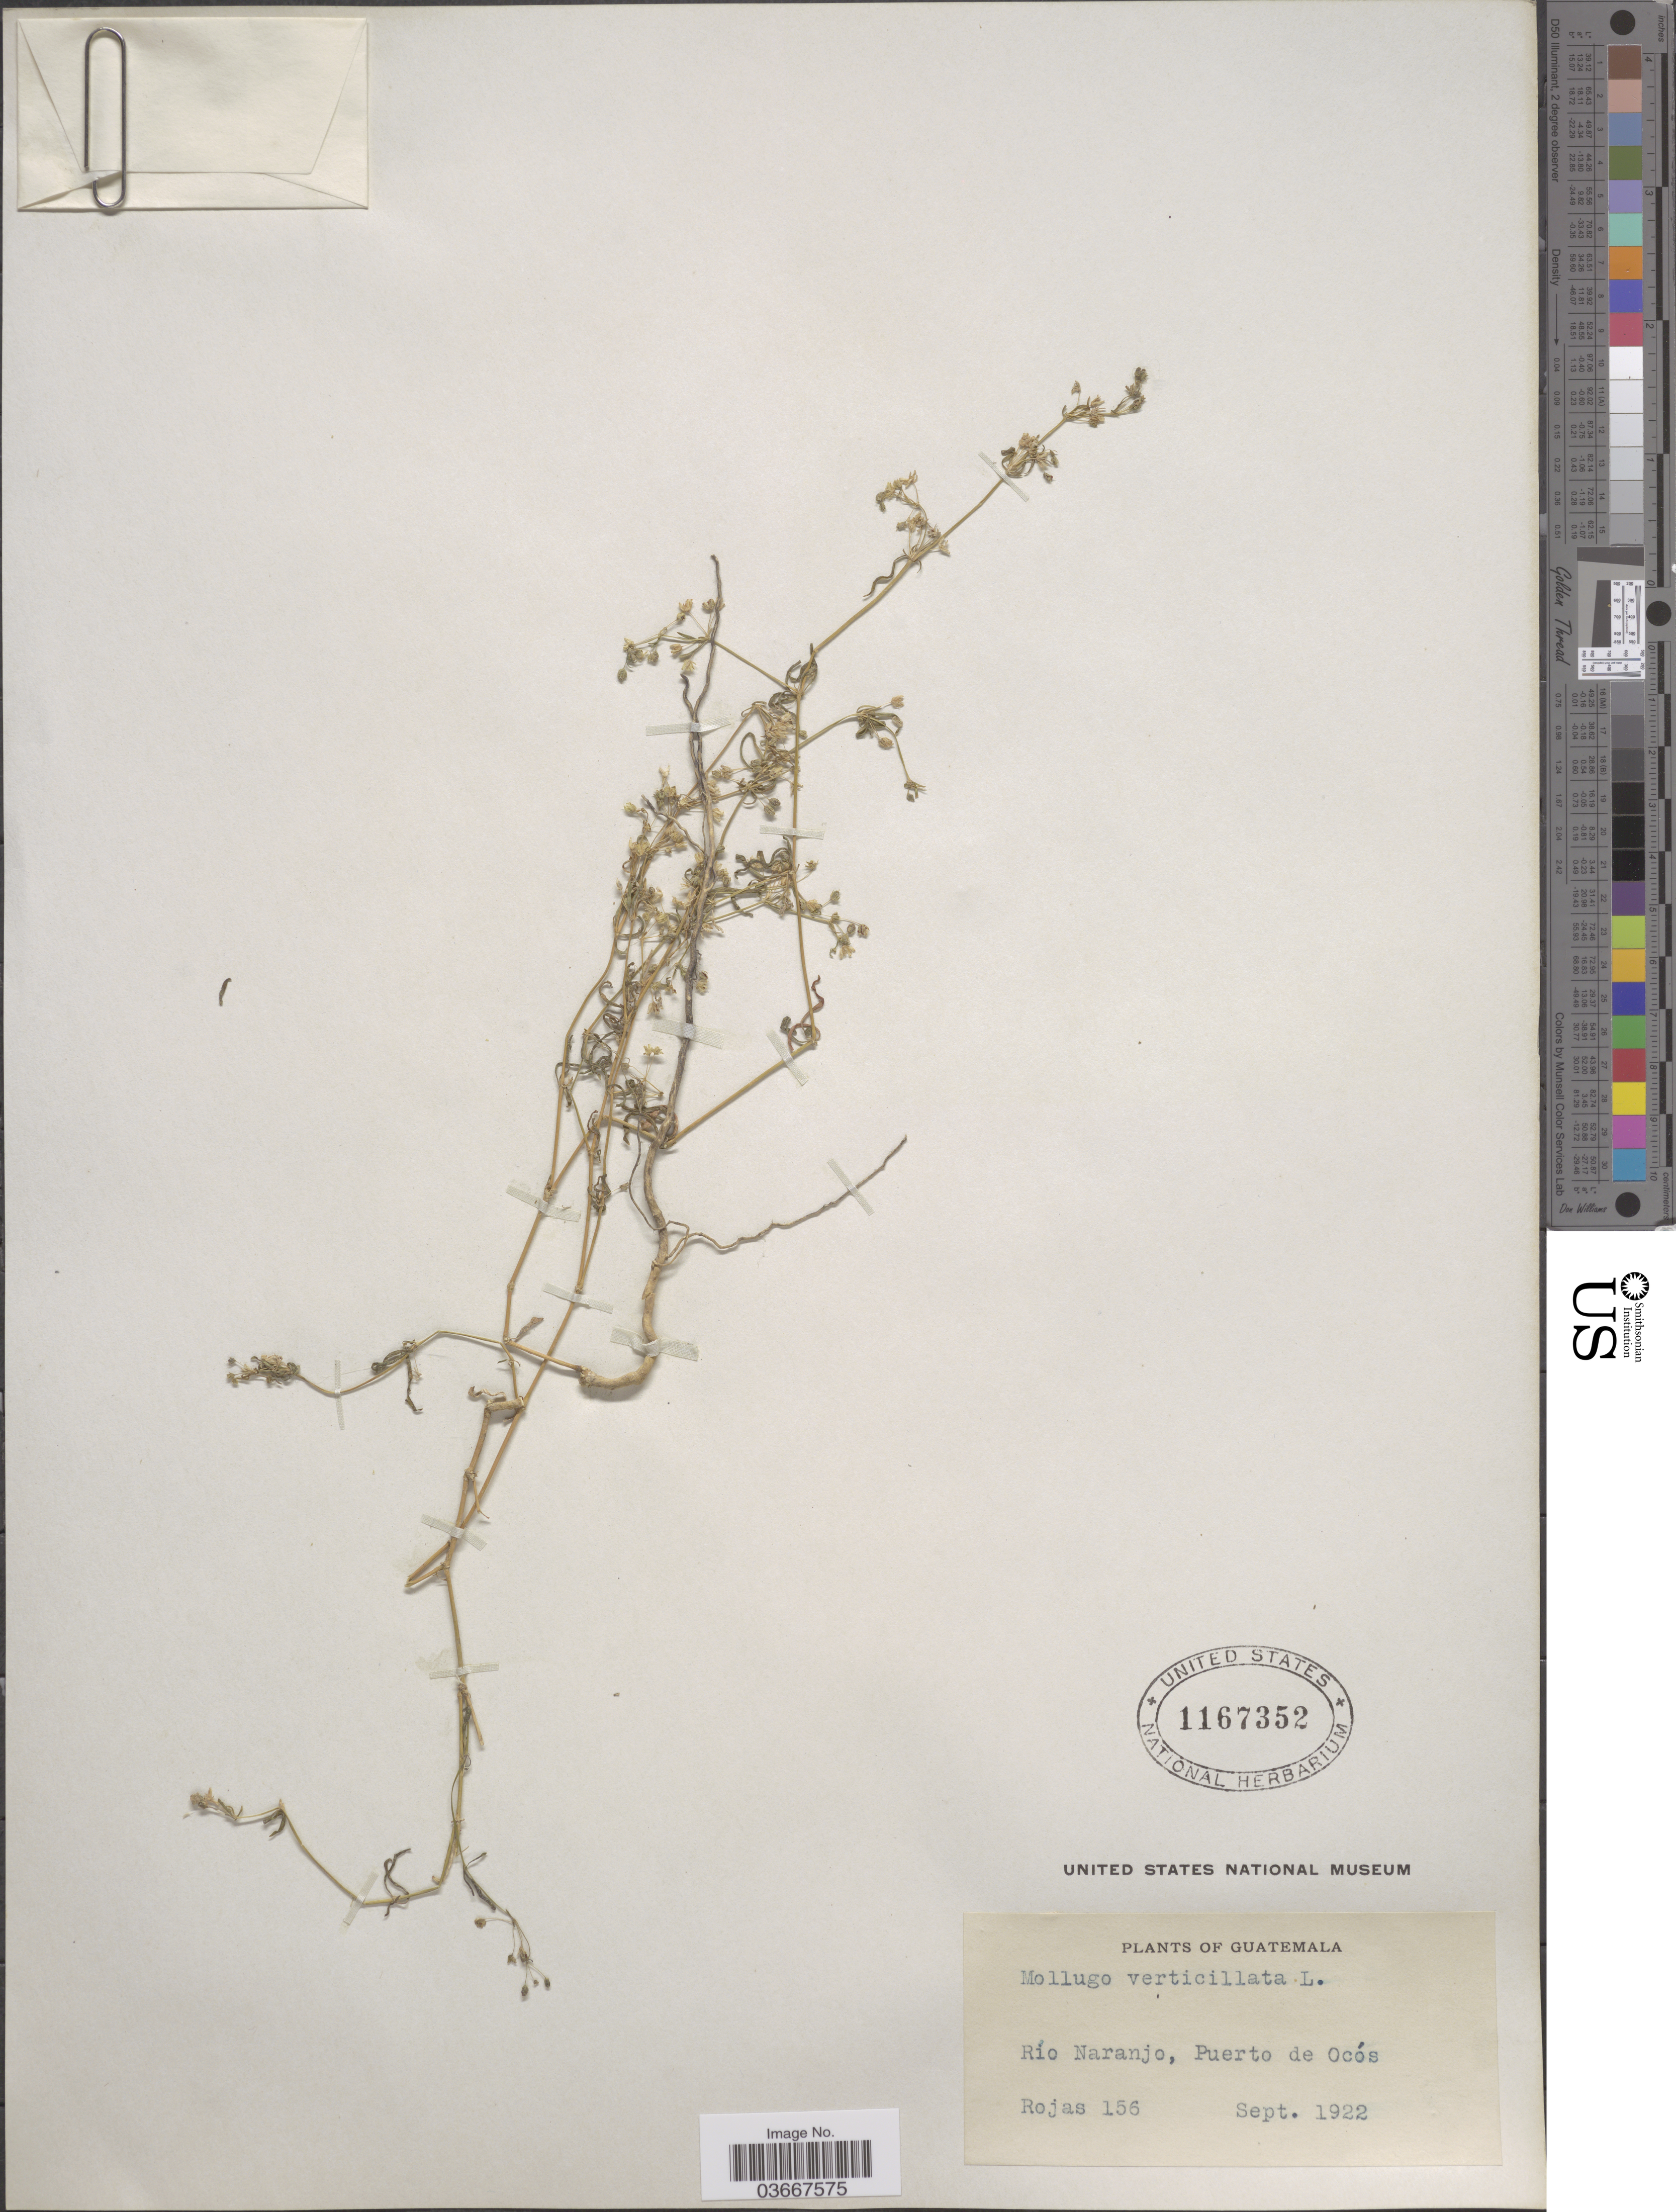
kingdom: Plantae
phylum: Tracheophyta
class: Magnoliopsida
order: Caryophyllales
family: Molluginaceae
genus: Mollugo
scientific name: Mollugo verticillata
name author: L.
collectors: Rojas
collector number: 156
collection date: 1922-09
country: Guatemala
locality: Río Naranjo, Puerto de Ocós.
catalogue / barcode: US 1167352